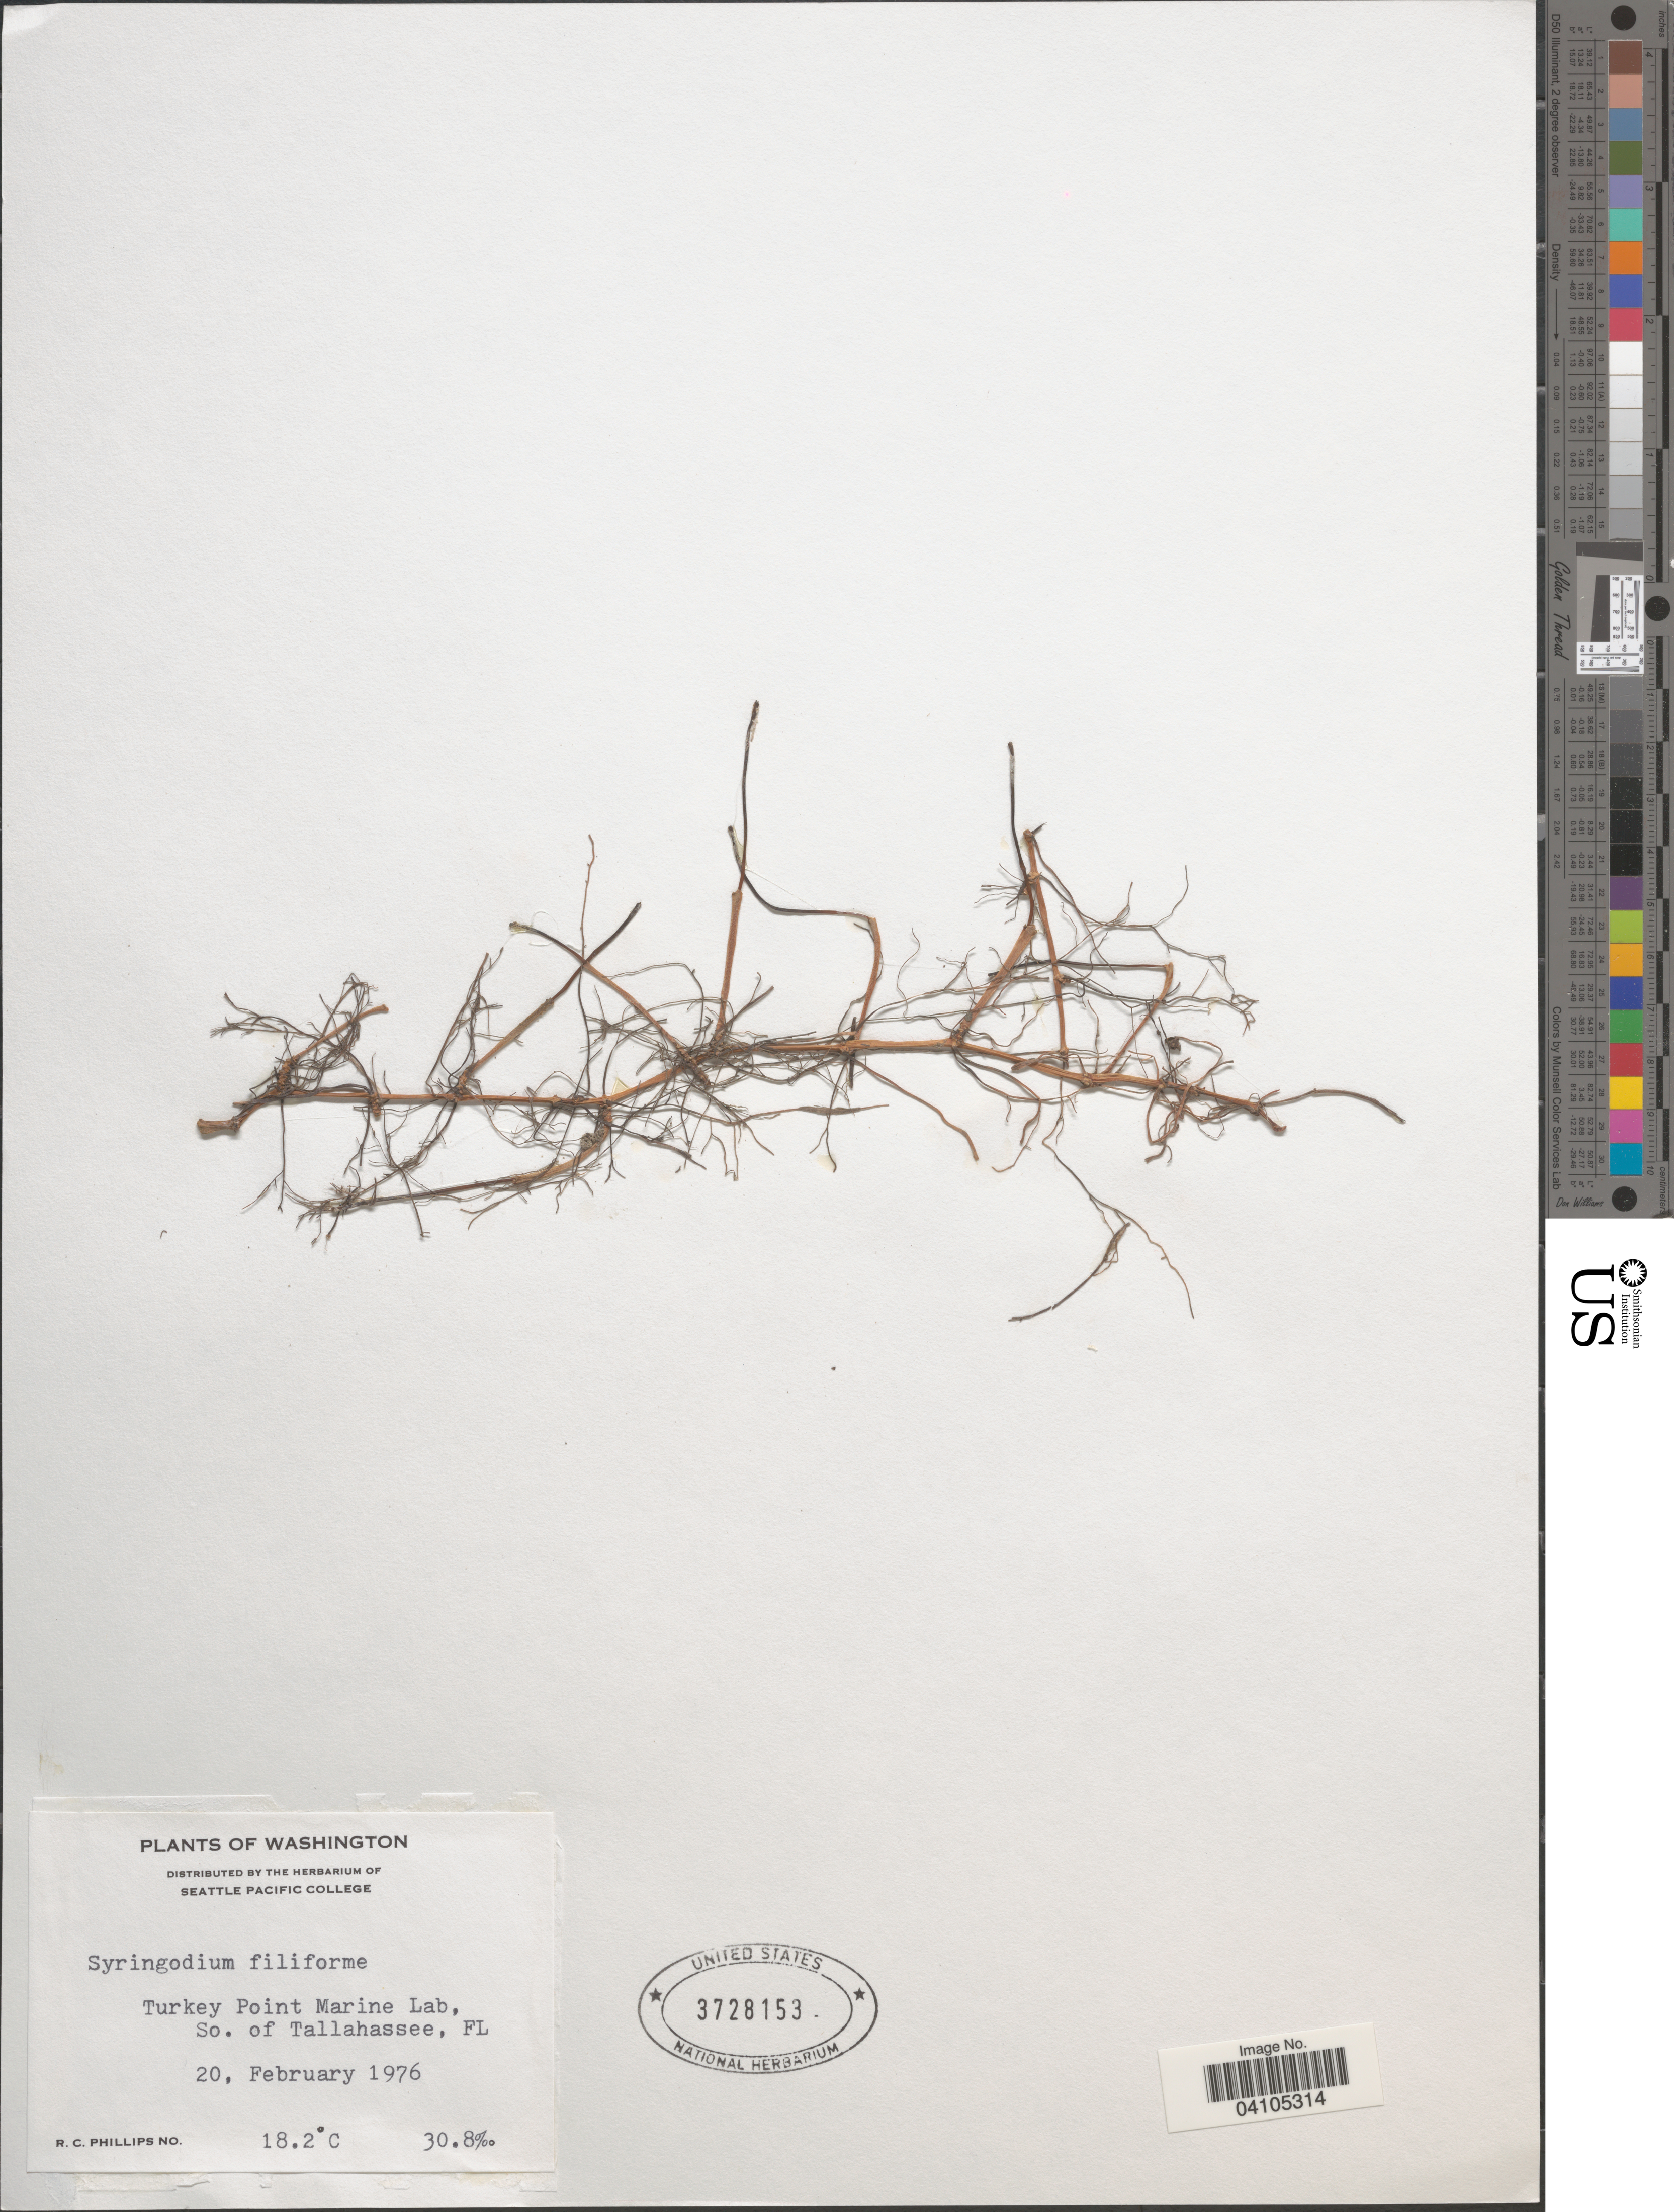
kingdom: Plantae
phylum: Tracheophyta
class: Liliopsida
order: Alismatales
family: Cymodoceaceae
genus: Syringodium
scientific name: Syringodium filiforme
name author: Kütz.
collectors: R. C. Phillips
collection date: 1976-02-20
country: United States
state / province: Florida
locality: Turkey Point Marine Lab, So. of Tallahassee.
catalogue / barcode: US 3728153